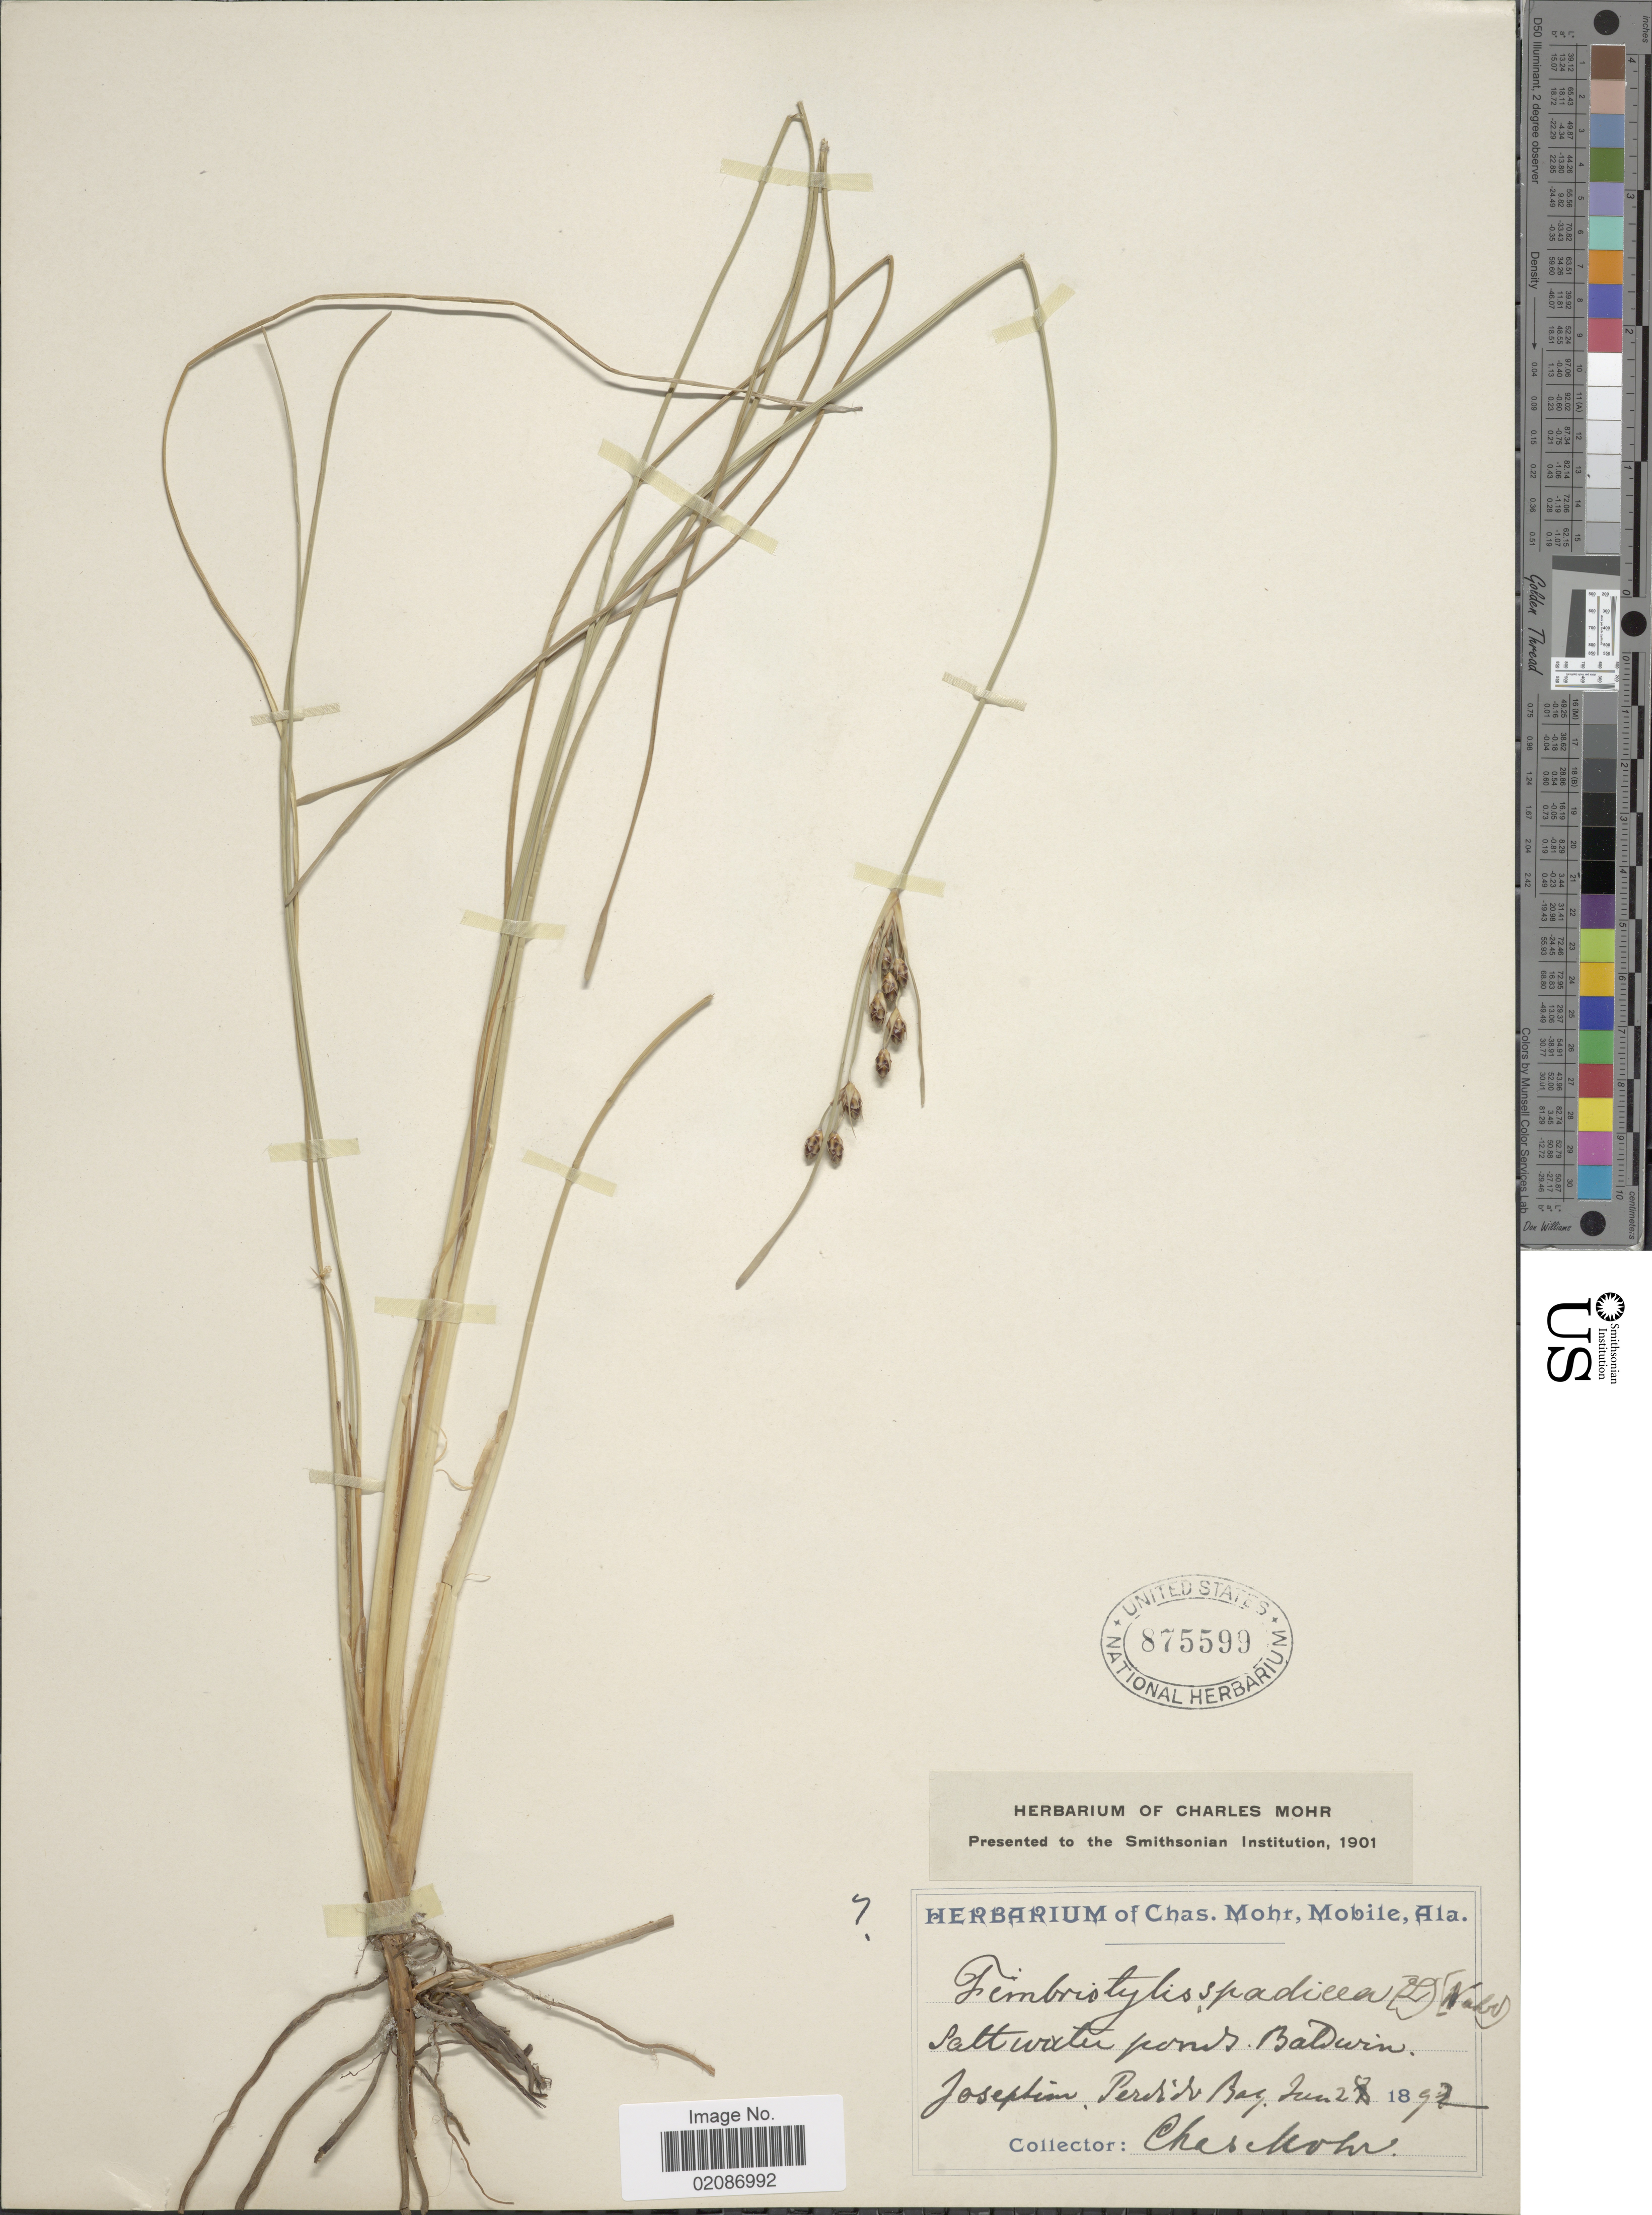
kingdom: Plantae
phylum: Tracheophyta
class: Liliopsida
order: Poales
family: Cyperaceae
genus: Fimbristylis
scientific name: Fimbristylis spadicea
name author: (L.) Vahl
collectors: C. T. Mohr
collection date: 1892-06-28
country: United States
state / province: Alabama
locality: Salt water pond, Baldwin, Josephin, Perdido Bay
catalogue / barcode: US 875599